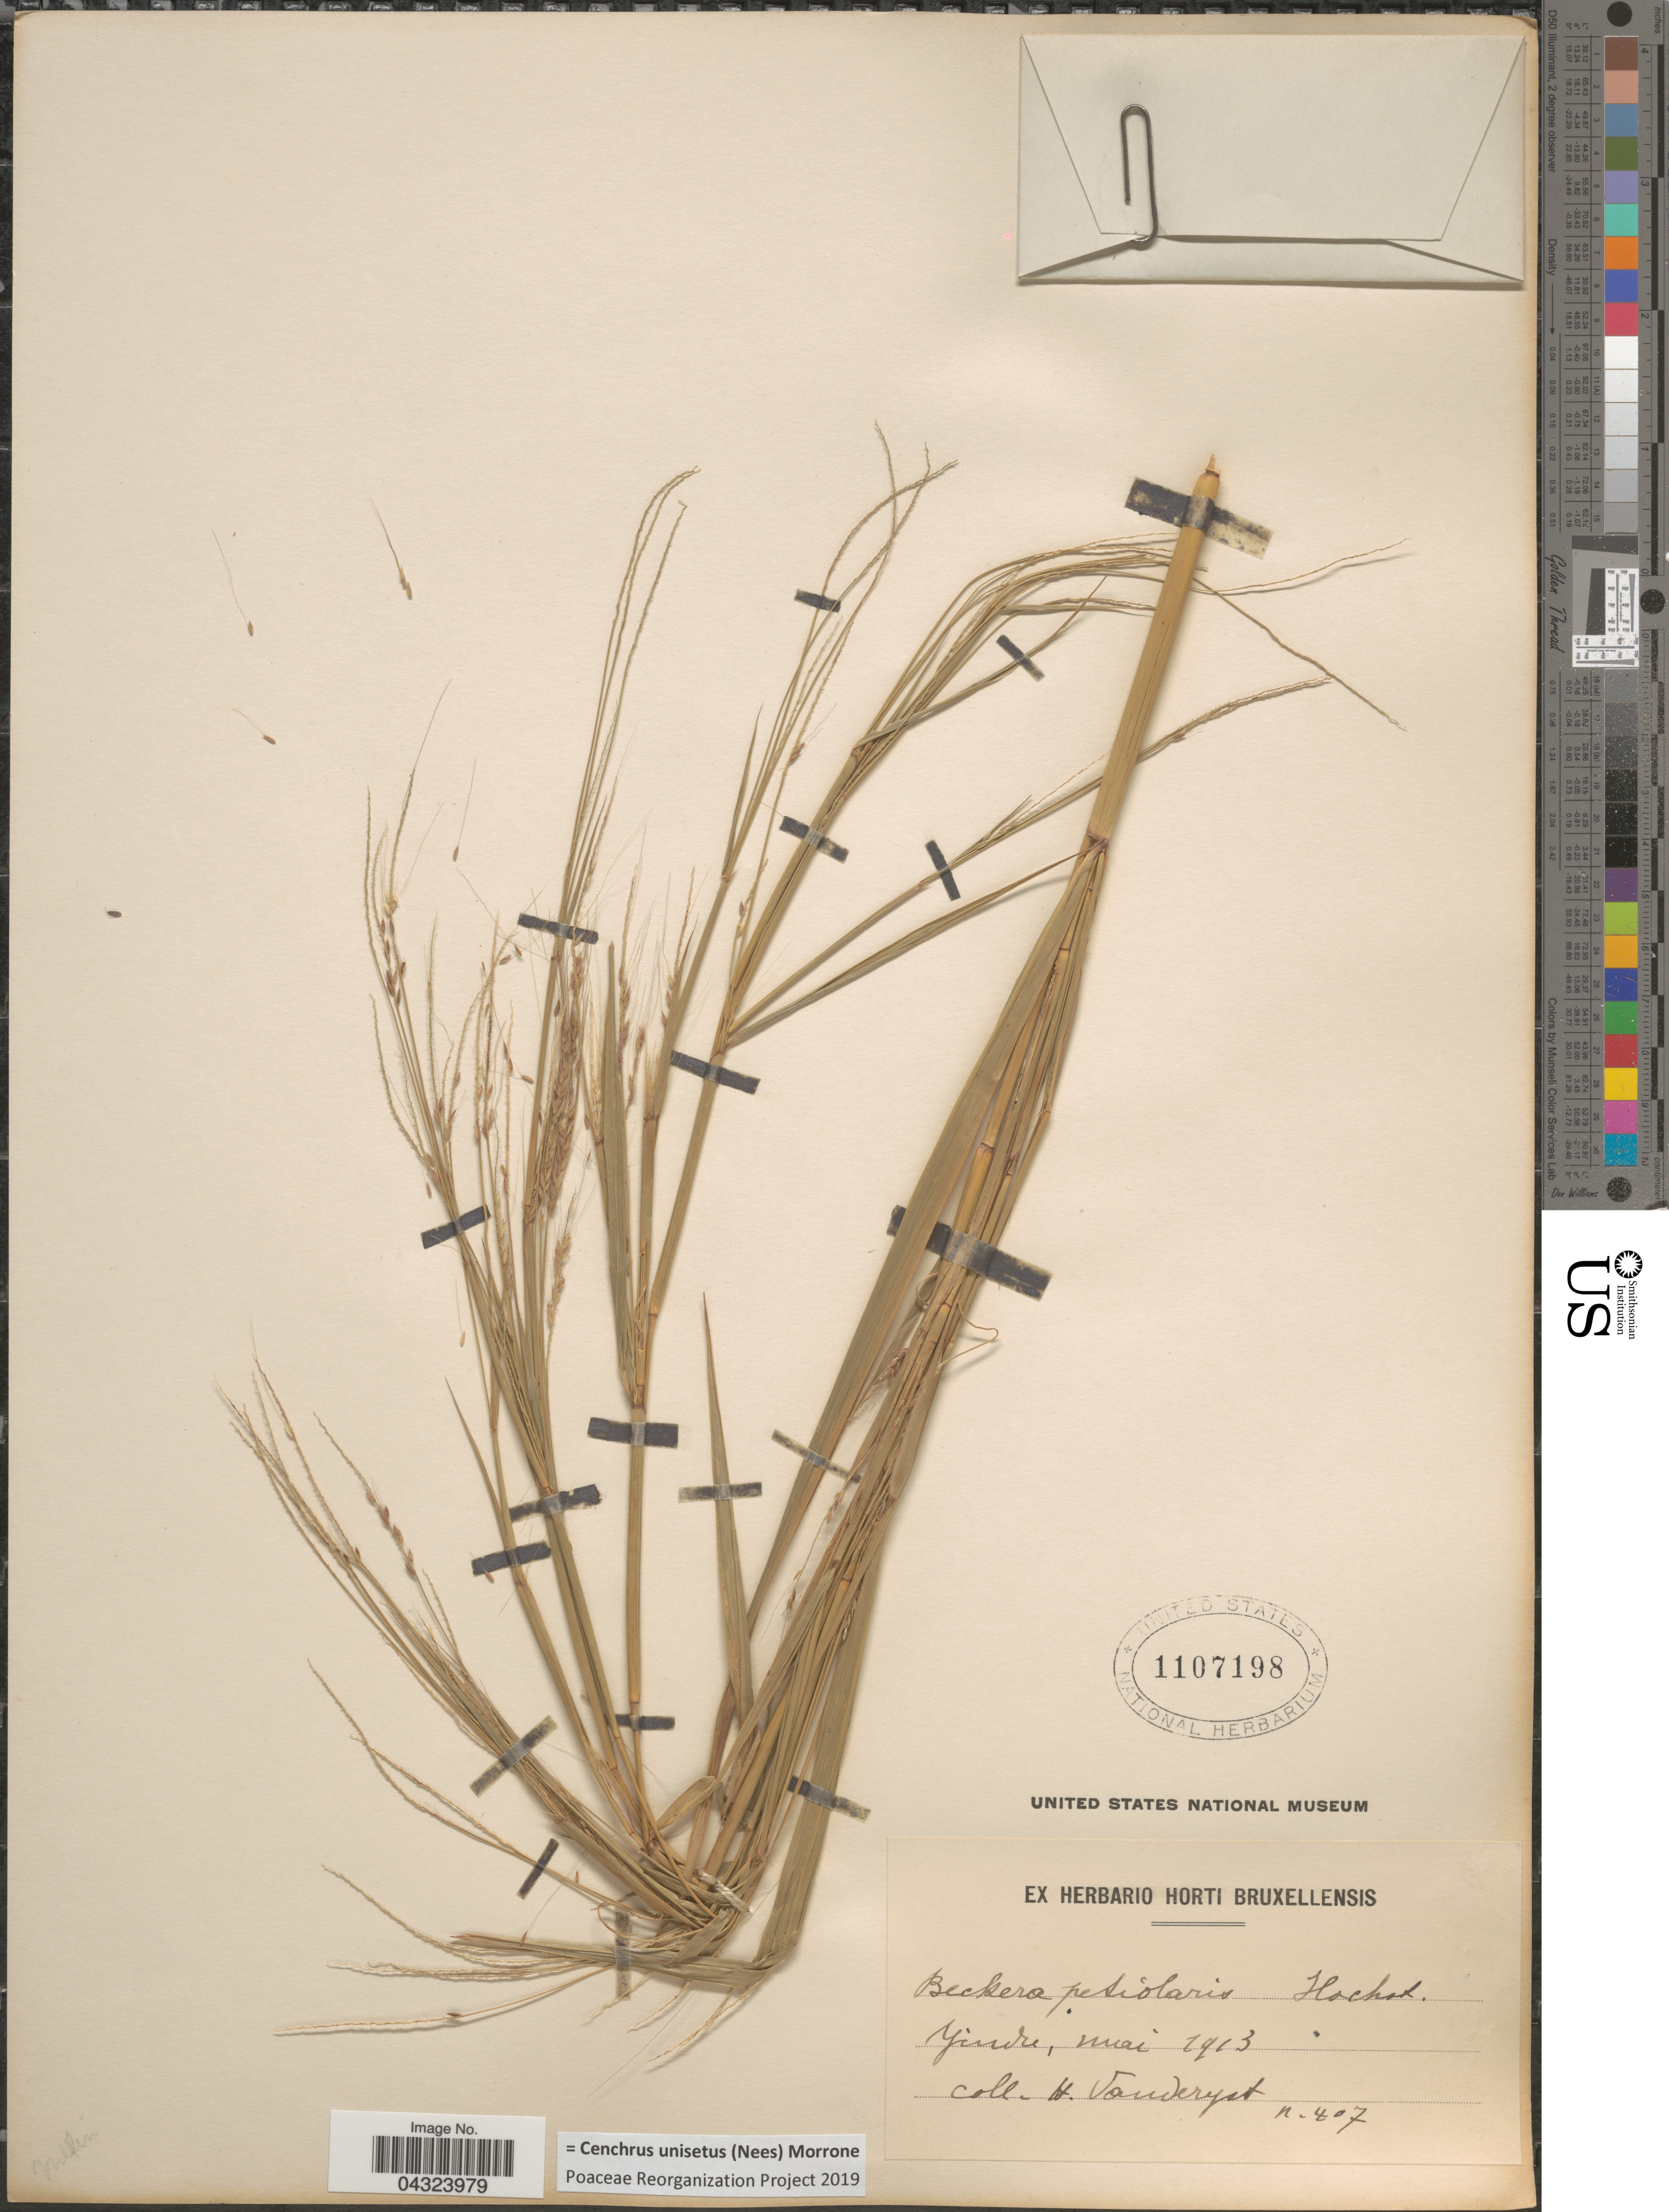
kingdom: Plantae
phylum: Tracheophyta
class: Liliopsida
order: Poales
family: Poaceae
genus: Cenchrus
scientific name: Cenchrus unisetus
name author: (Nees) Morrone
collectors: H. J. R. Vanderyst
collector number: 407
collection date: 1913-05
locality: Yindu.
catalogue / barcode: US 1107198